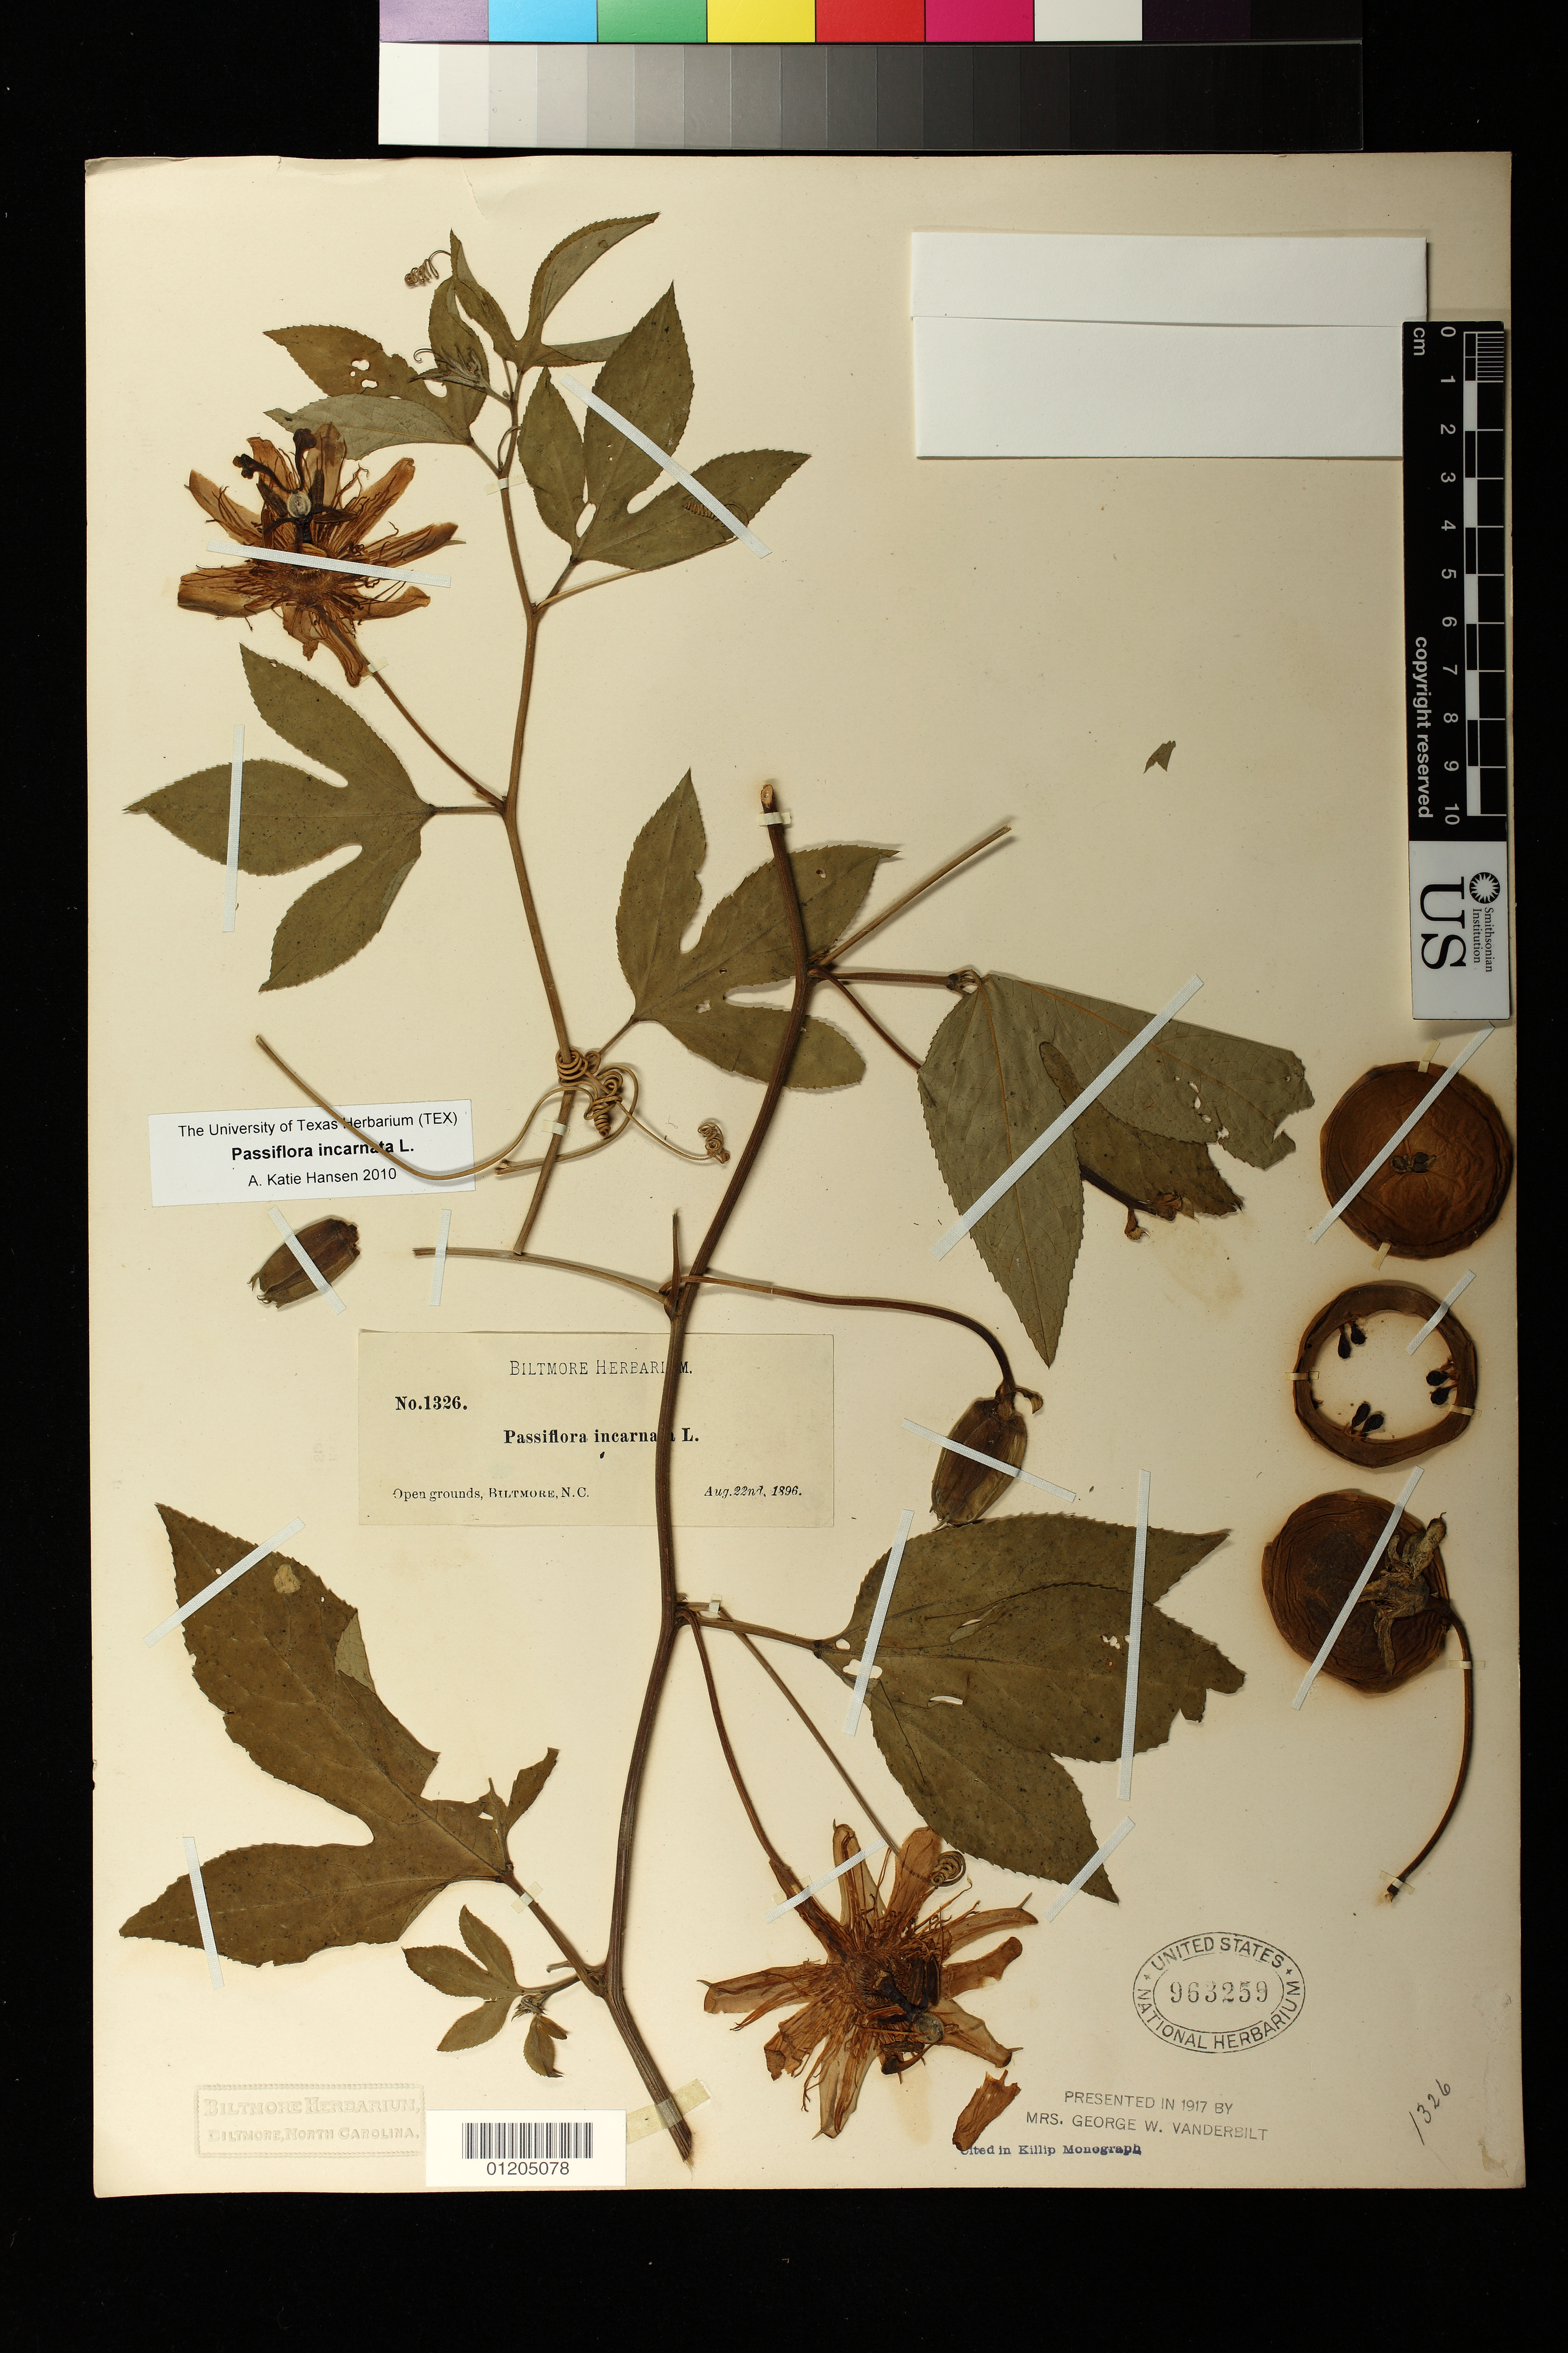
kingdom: Plantae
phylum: Tracheophyta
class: Magnoliopsida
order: Malpighiales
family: Passifloraceae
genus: Passiflora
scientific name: Passiflora incarnata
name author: L.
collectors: ex herb. Biltmore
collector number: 1326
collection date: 1896-08-22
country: United States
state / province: North Carolina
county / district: Buncombe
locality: Biltmore (Estate)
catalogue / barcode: US 963259